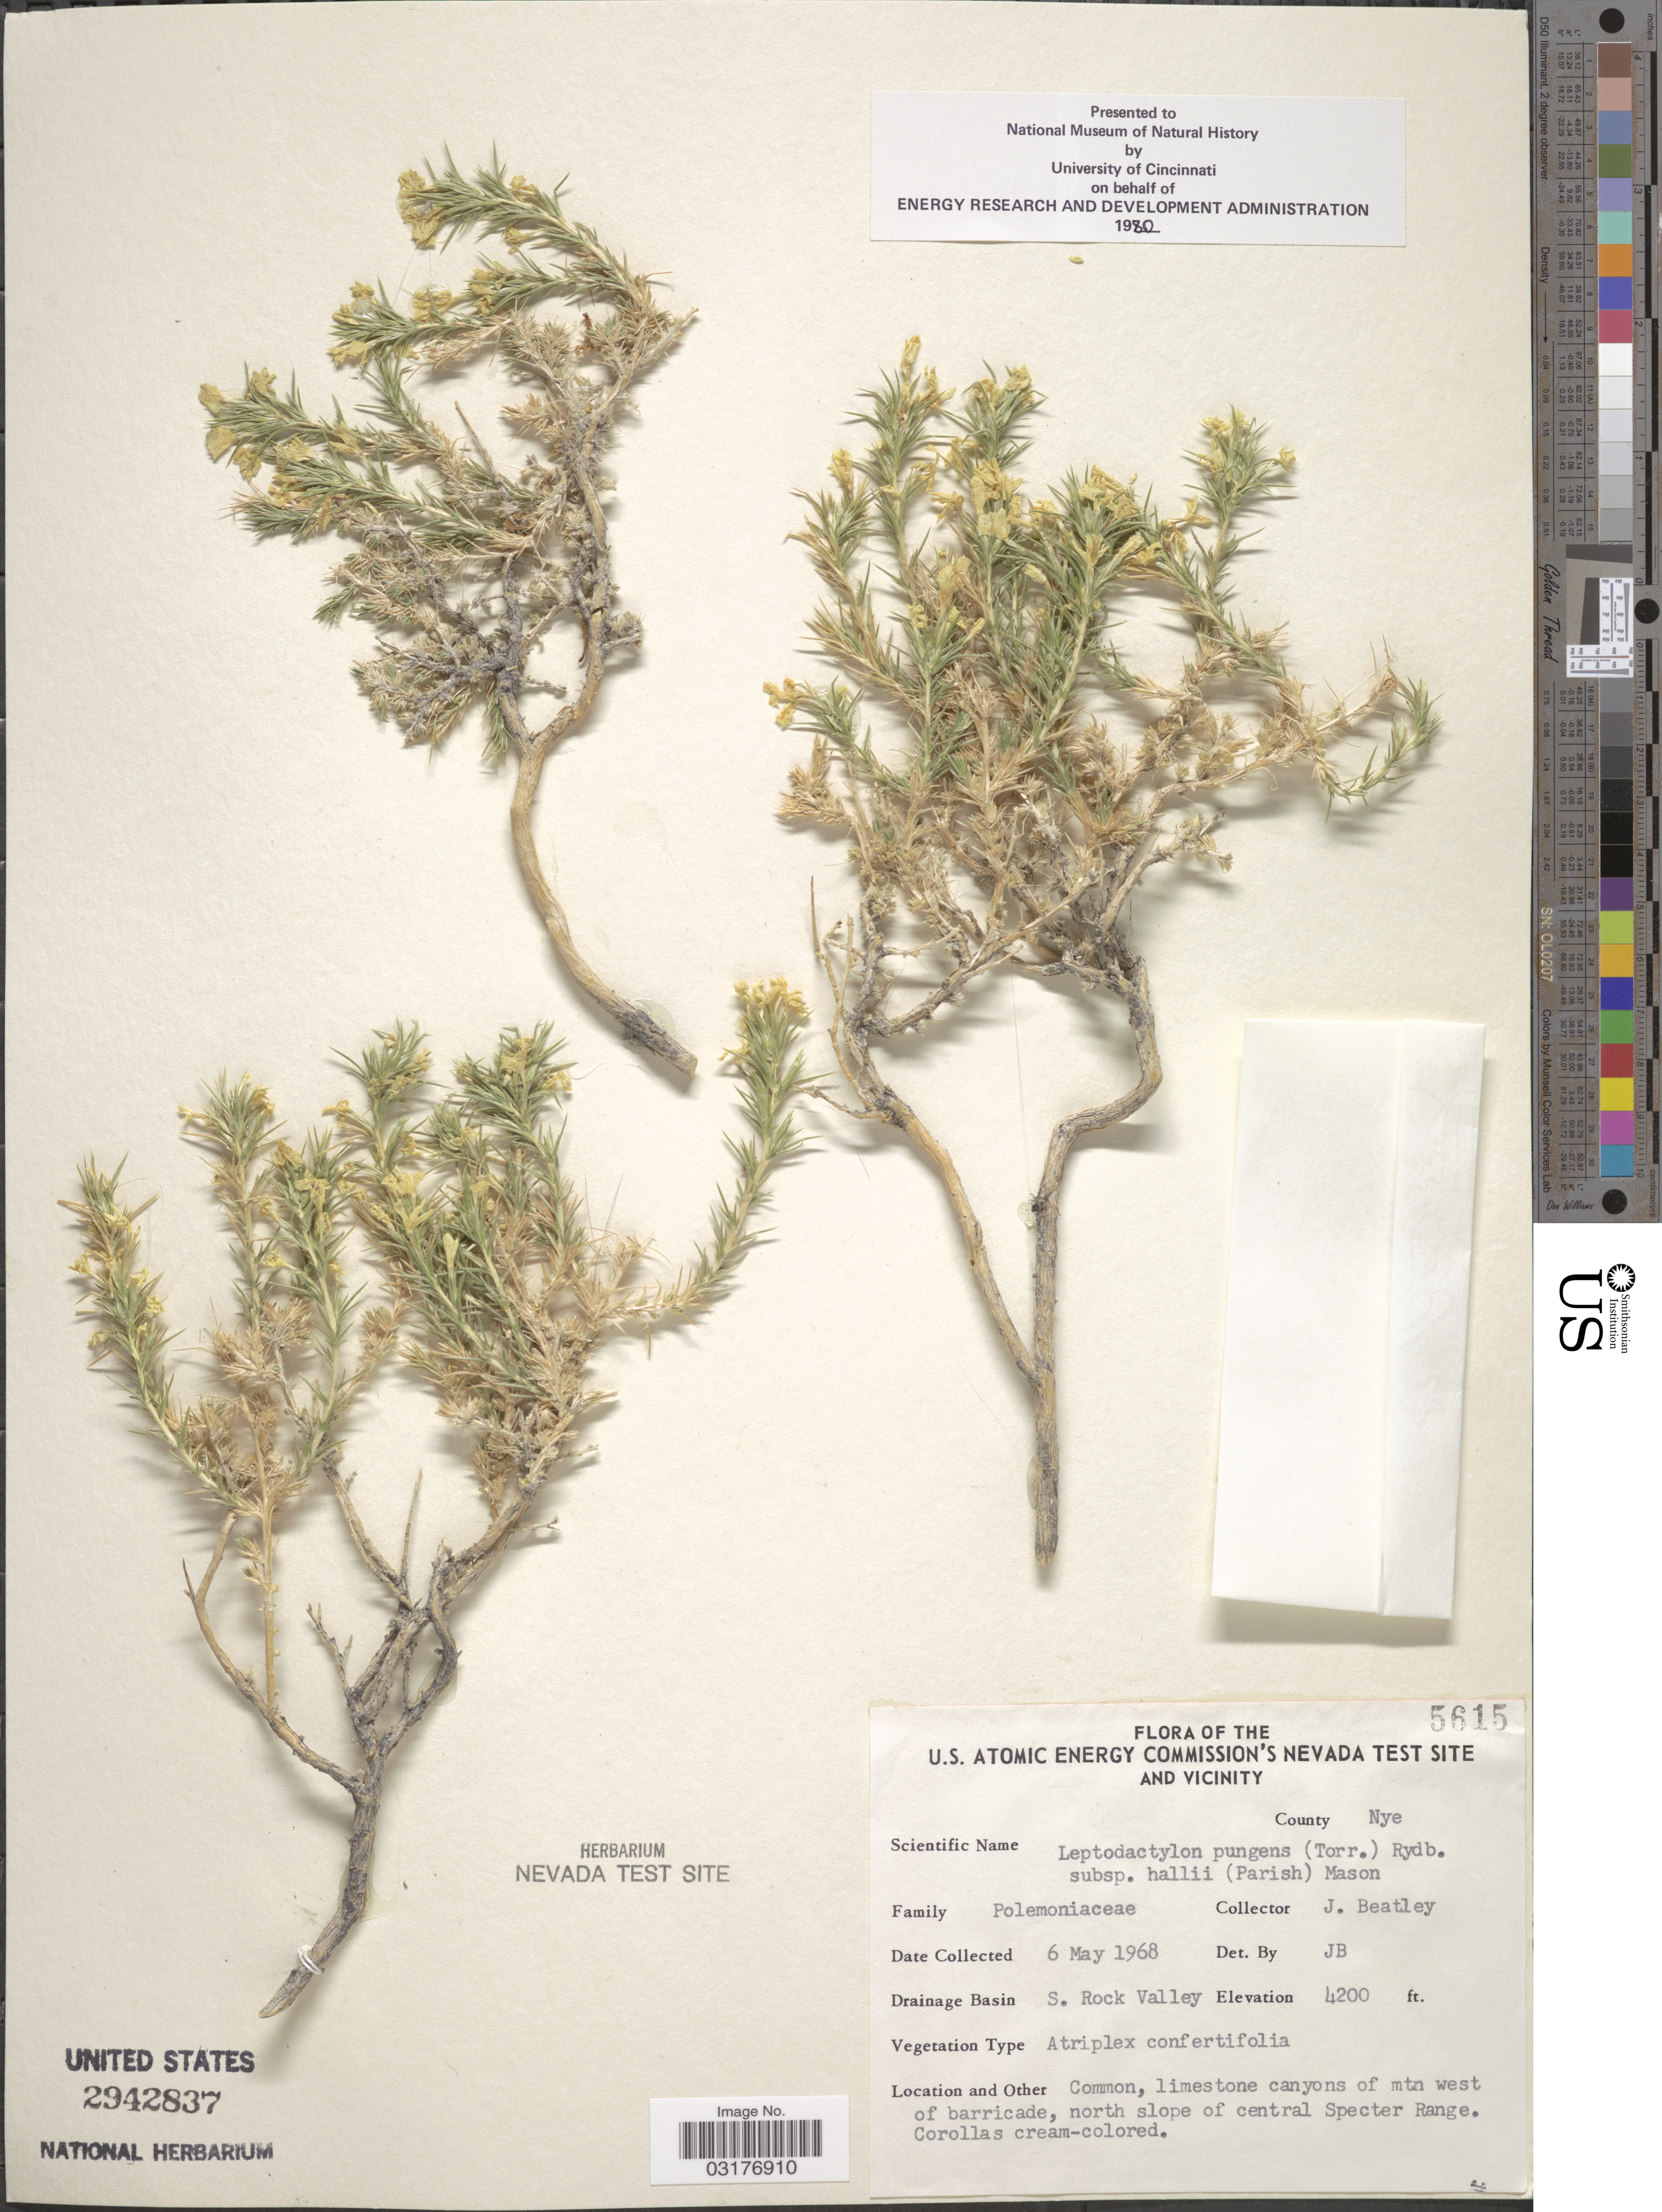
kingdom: Plantae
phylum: Tracheophyta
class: Magnoliopsida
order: Ericales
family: Polemoniaceae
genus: Linanthus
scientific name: Linanthus pungens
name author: (Torr.) J.M. Porter & L.A. Johnson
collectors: J. C. Beatley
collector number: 5615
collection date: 1968-05-06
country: United States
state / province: Nevada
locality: The U.S. Atomic Energy Commission's Nevada Test Site and Vicinity. County Nye. Drainage Basin S. Rock Valley. canyons of mtn west of barricade, north slope of central Specter Range.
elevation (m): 1280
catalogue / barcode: US 2942837